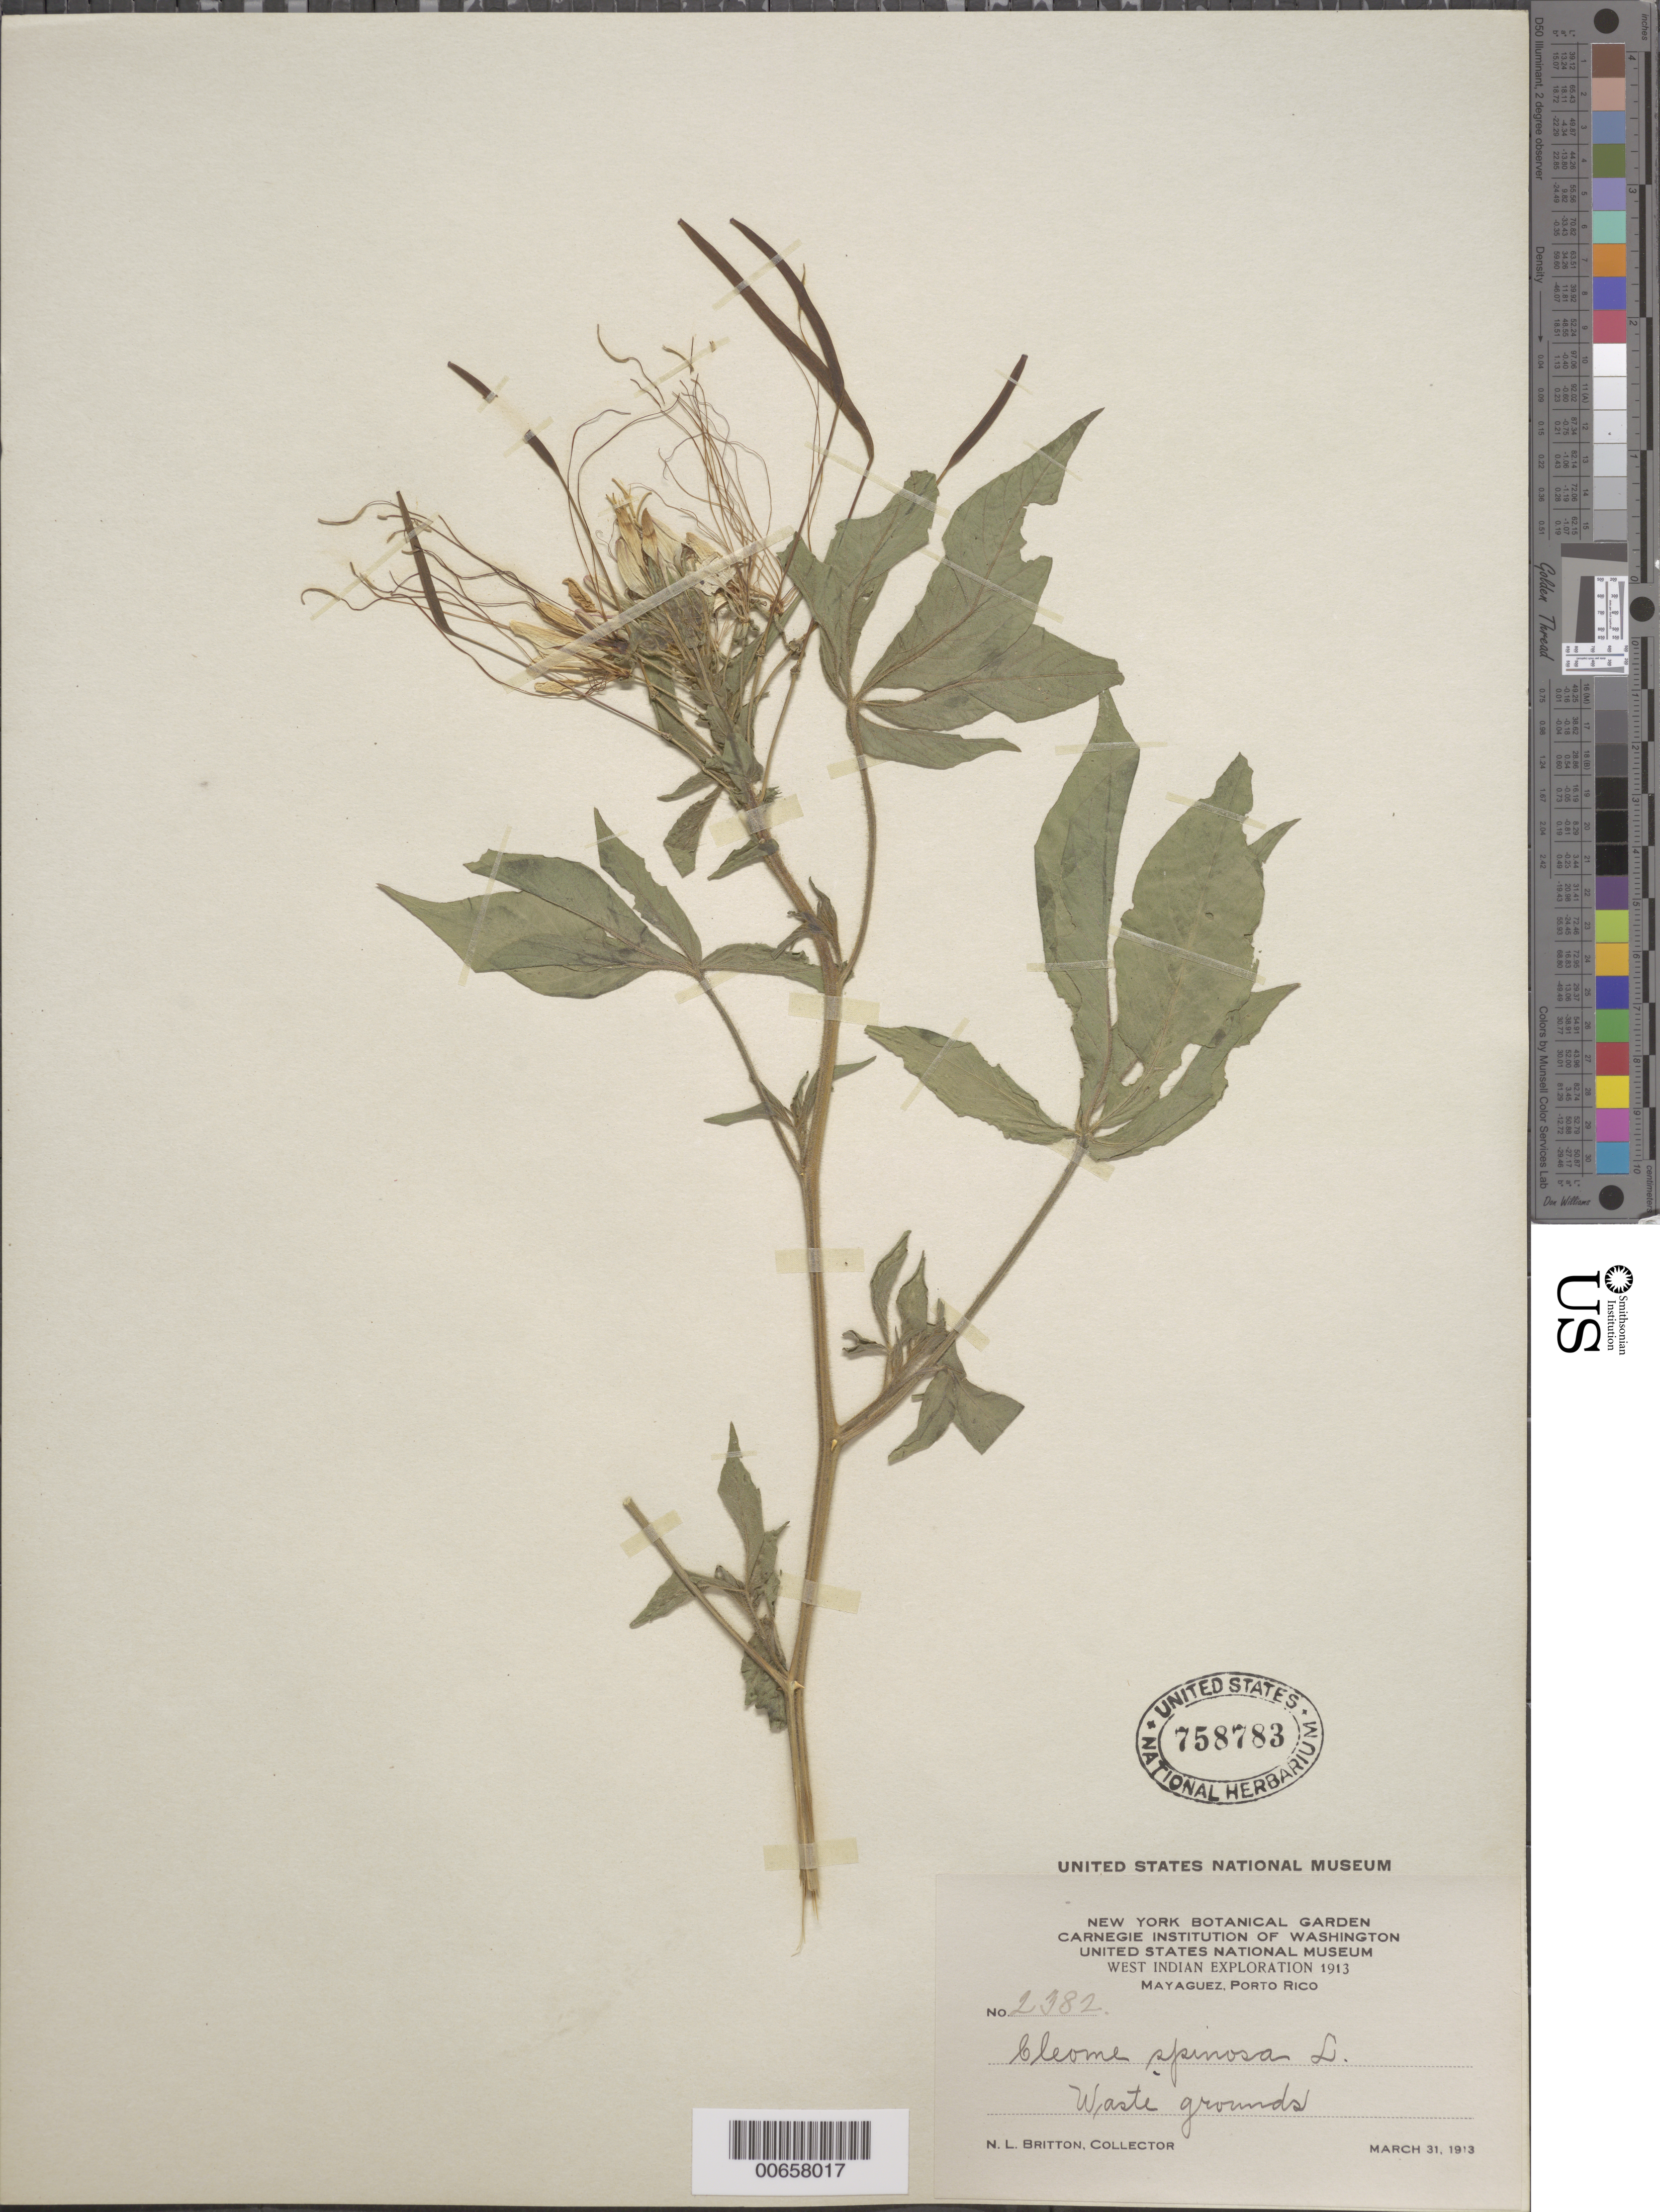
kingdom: Plantae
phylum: Tracheophyta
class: Magnoliopsida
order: Brassicales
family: Cleomaceae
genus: Tarenaya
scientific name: Tarenaya spinosa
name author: (Jacq.) Raf.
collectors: N. Britton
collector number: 2382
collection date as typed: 31 Mar 1913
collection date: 1913-03-31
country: Puerto Rico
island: Greater Antilles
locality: Mayaguez.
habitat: Waste grounds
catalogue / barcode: US 758783